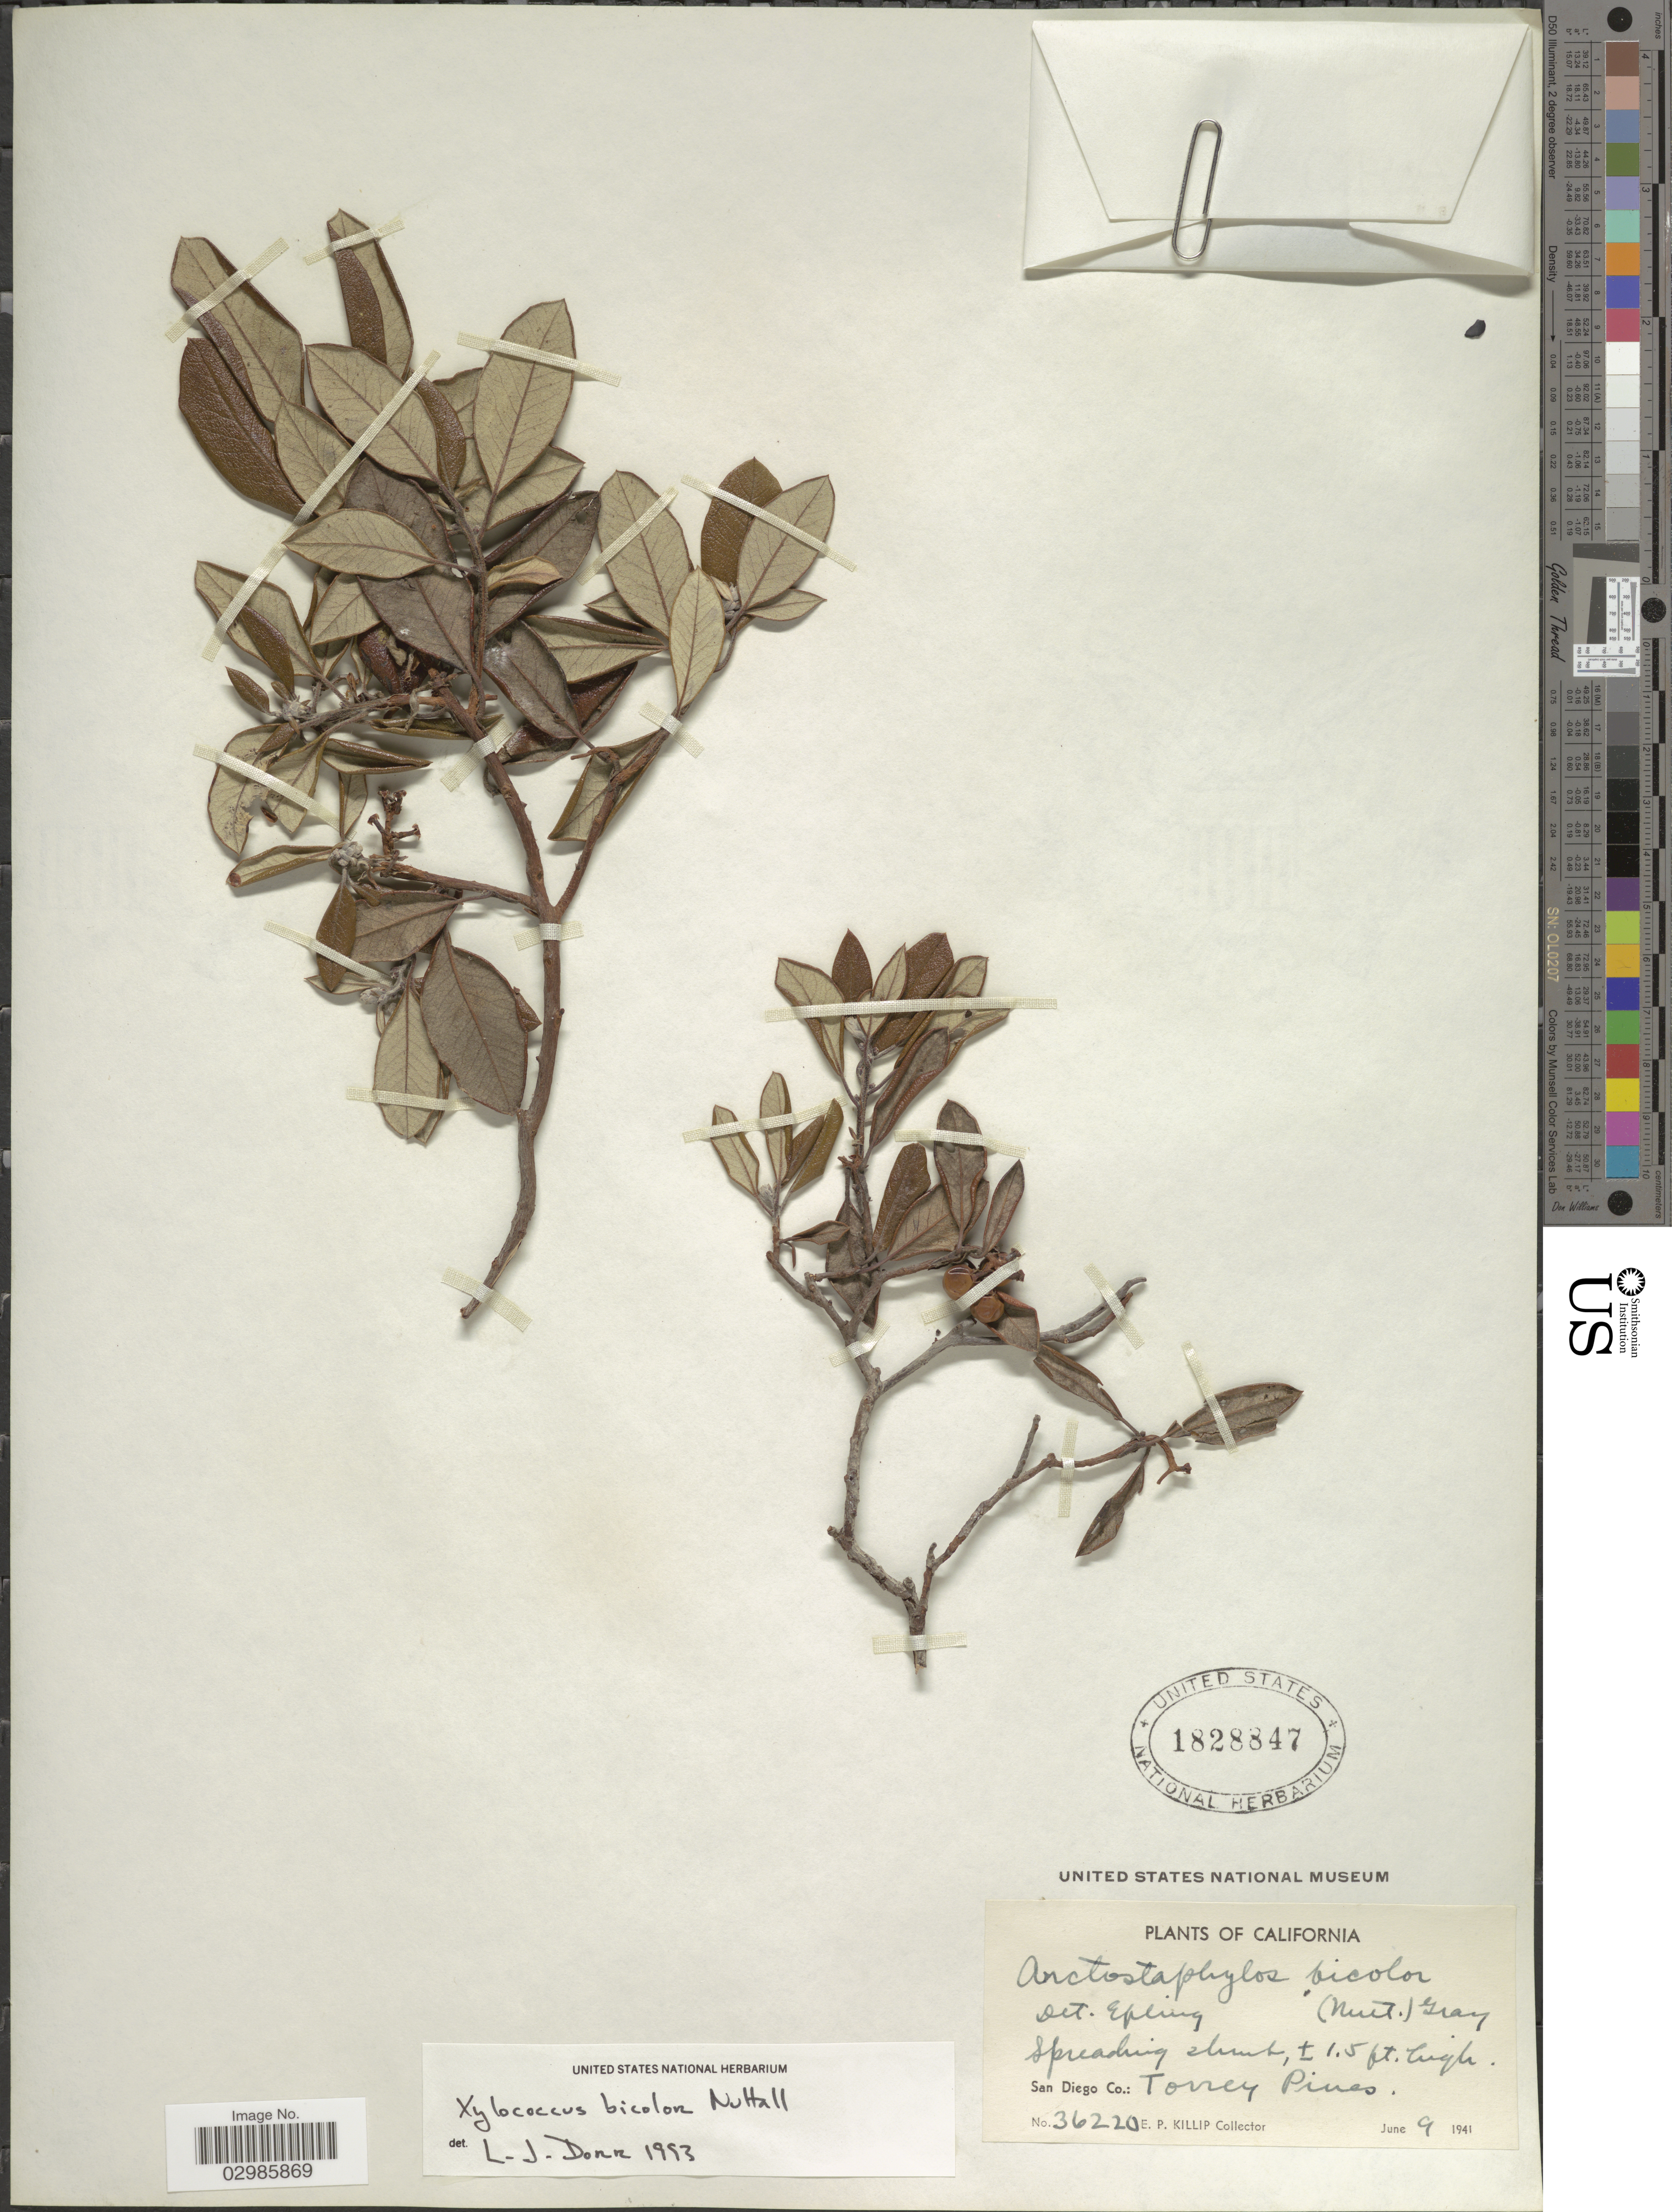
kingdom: Plantae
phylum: Tracheophyta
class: Magnoliopsida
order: Ericales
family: Ericaceae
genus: Xylococcus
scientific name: Xylococcus bicolor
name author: Nutt.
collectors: E. P. Killip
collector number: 36220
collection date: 1941-06-09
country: United States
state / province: California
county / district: San Diego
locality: San Diego Co.: Torrey Pines.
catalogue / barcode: US 1828847